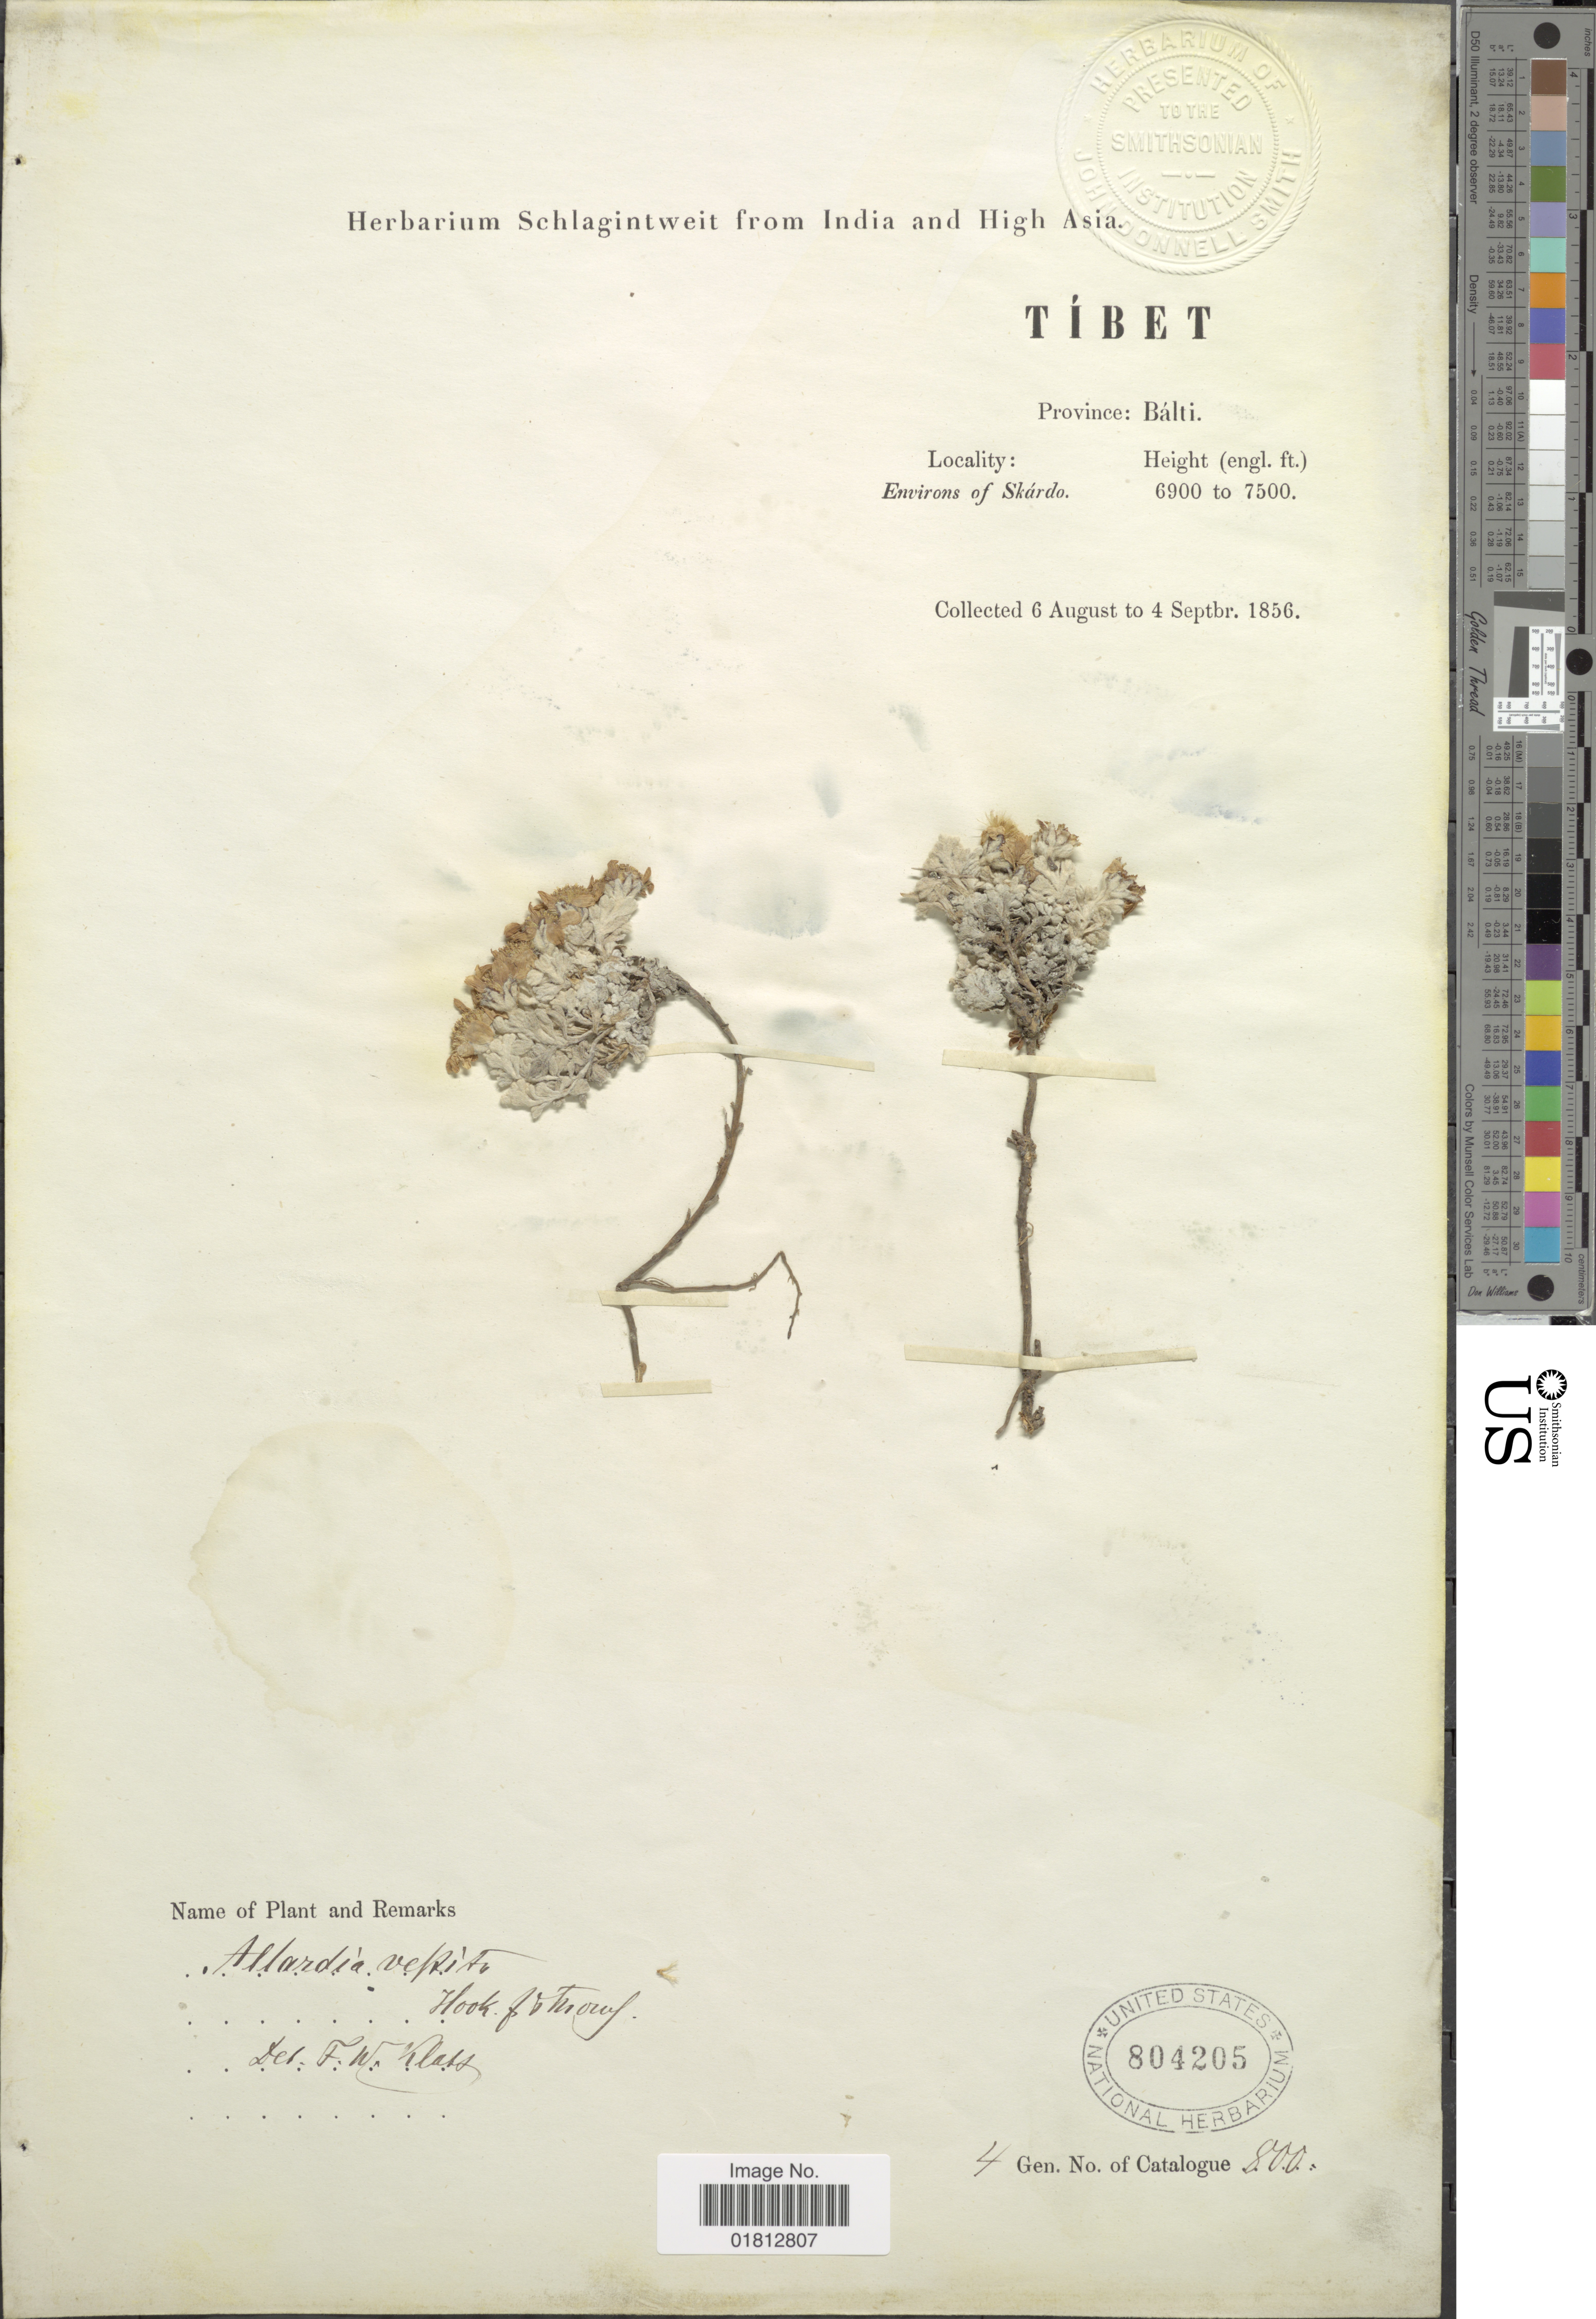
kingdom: Plantae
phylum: Tracheophyta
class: Magnoliopsida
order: Asterales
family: Asteraceae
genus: Allardia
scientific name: Allardia vestita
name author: Hook. f. & Thomson ex C.B. Clarke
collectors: ex herb. Schlagintweit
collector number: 800?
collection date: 1856-08-06/1856-09-04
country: China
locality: Tibet, Province Balti, environs of Skardo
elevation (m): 2103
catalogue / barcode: US 804205